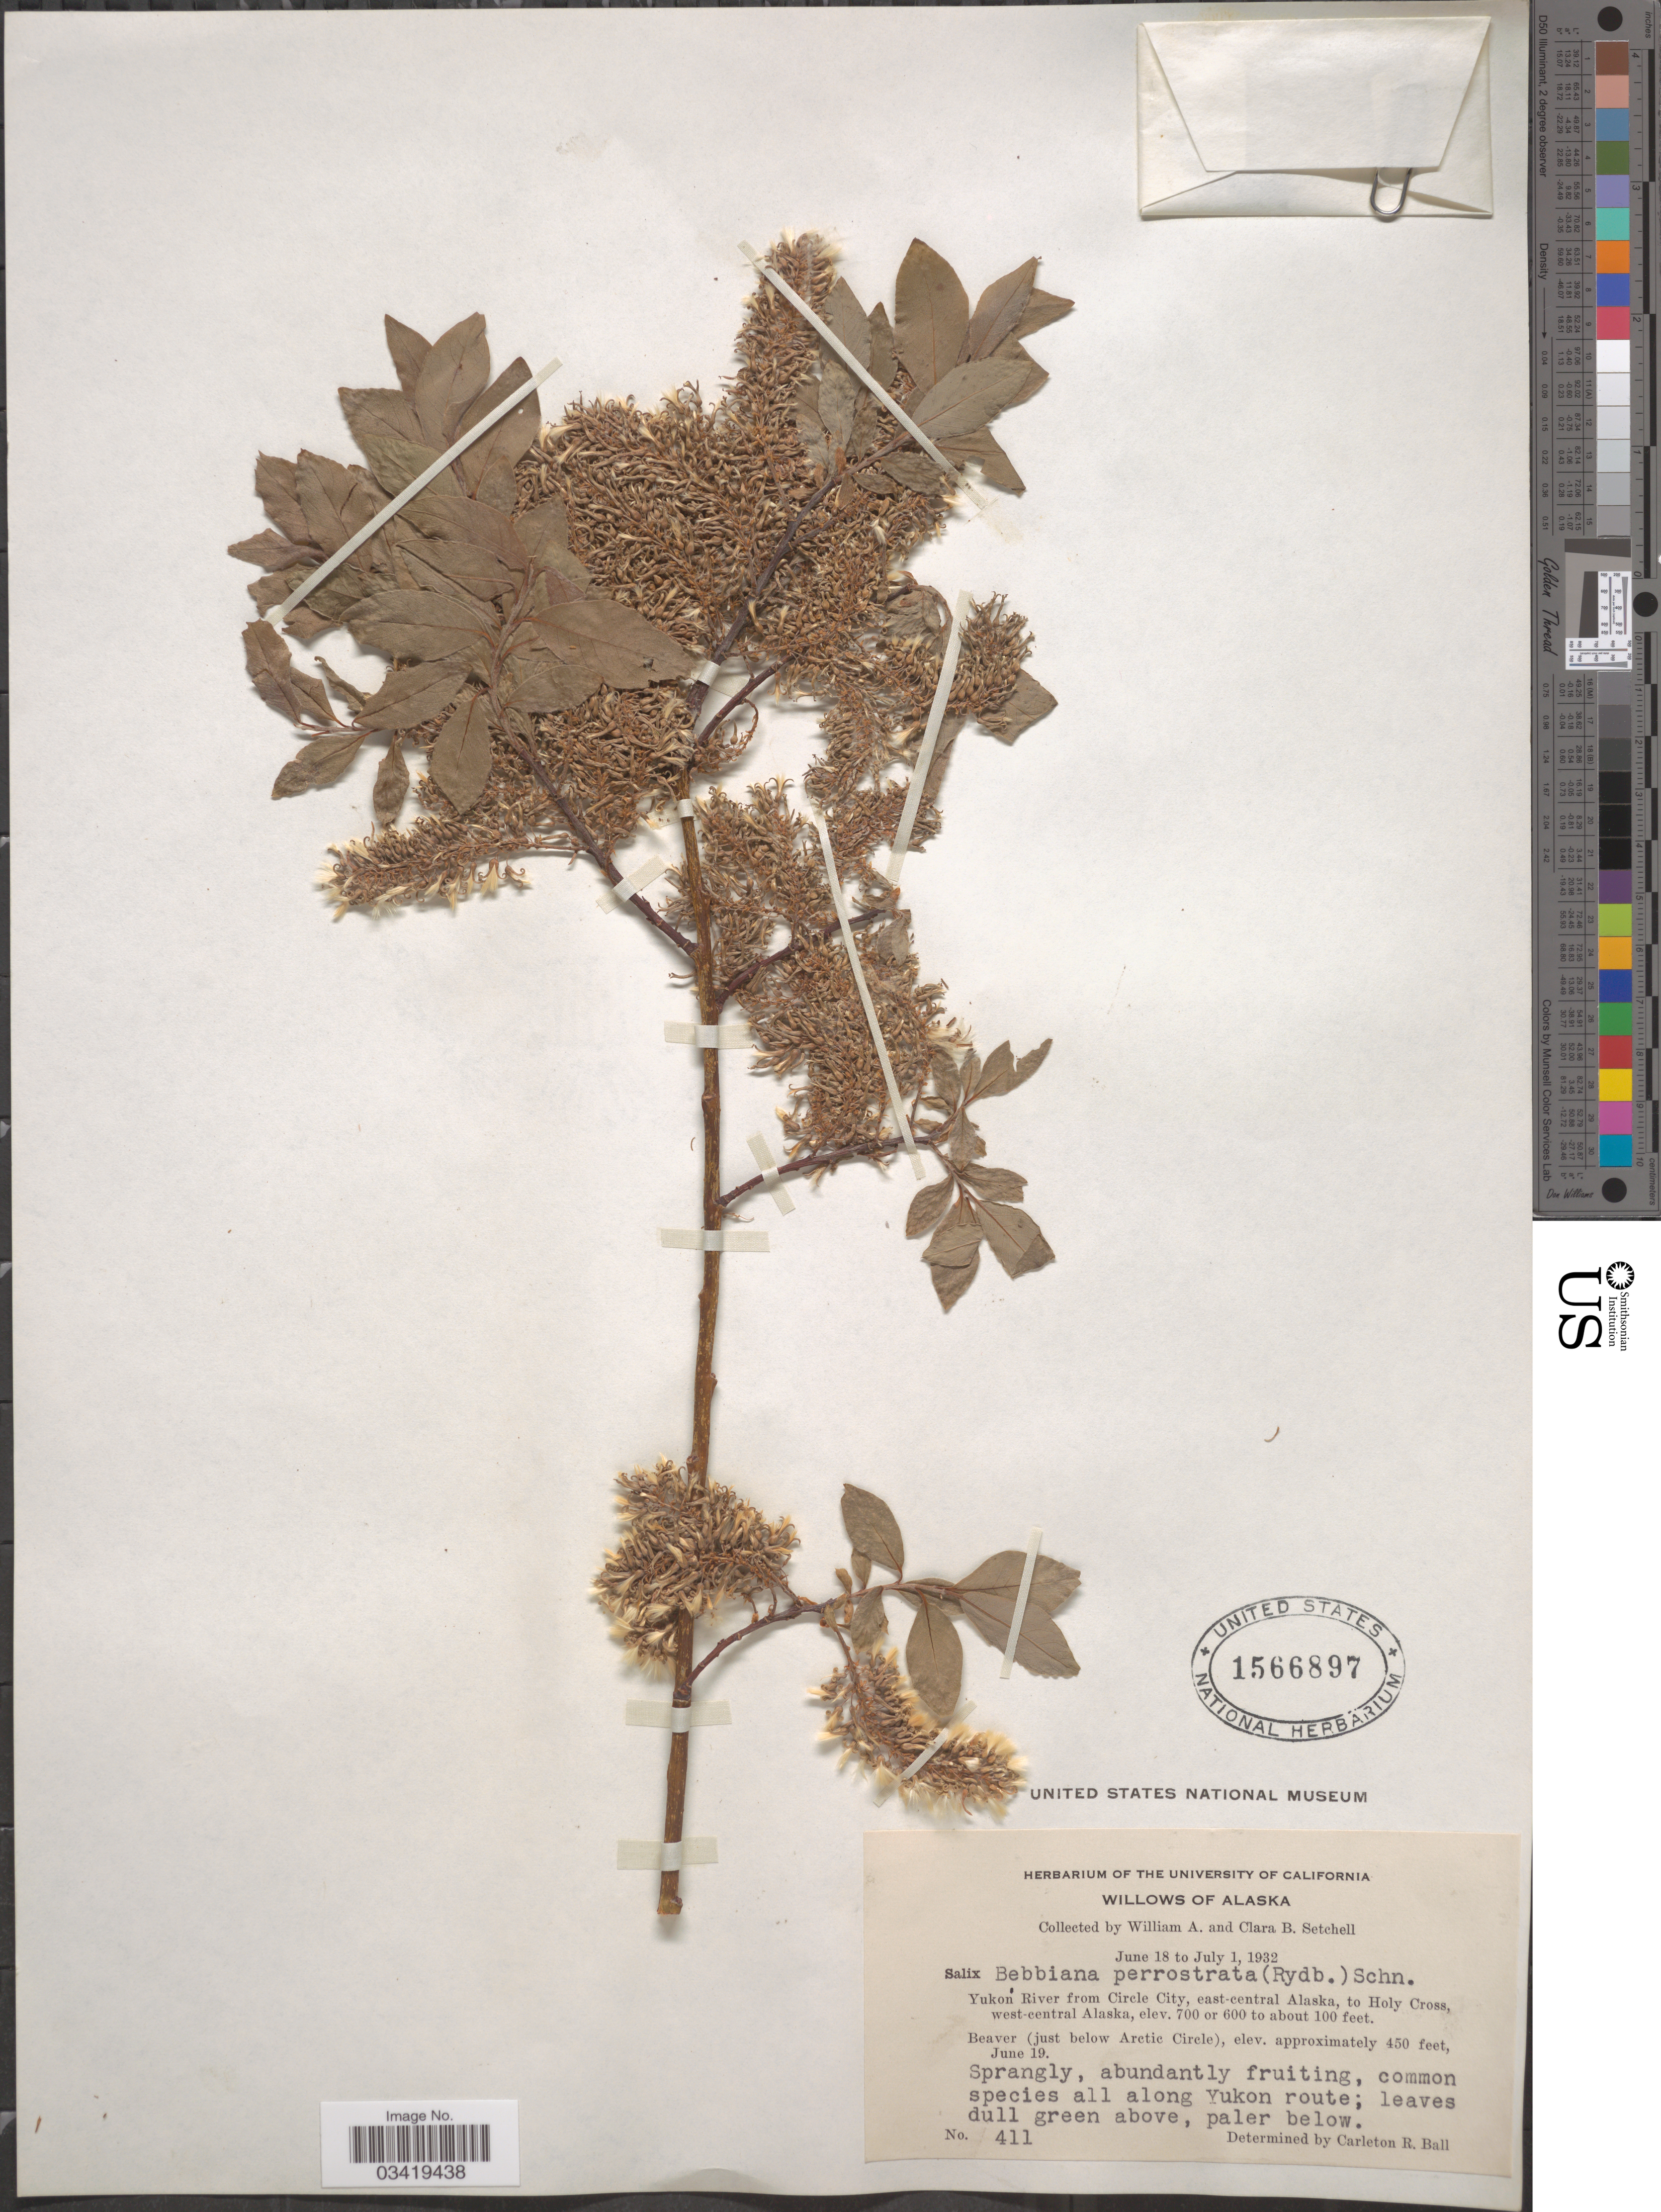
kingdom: Plantae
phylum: Tracheophyta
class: Magnoliopsida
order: Malpighiales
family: Salicaceae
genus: Salix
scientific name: Salix bebbiana var. perrostrata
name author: Sarg.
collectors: W. Setchell & C. B. Setchell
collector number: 411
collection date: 1932-06-19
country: United States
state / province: Alaska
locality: Yukon River from Circle City, east-central Alaska, to Holy Cross, west-central Alaska. Beaver (just below Arctic Circle). Along Yukon route.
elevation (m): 30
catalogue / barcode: US 1566897